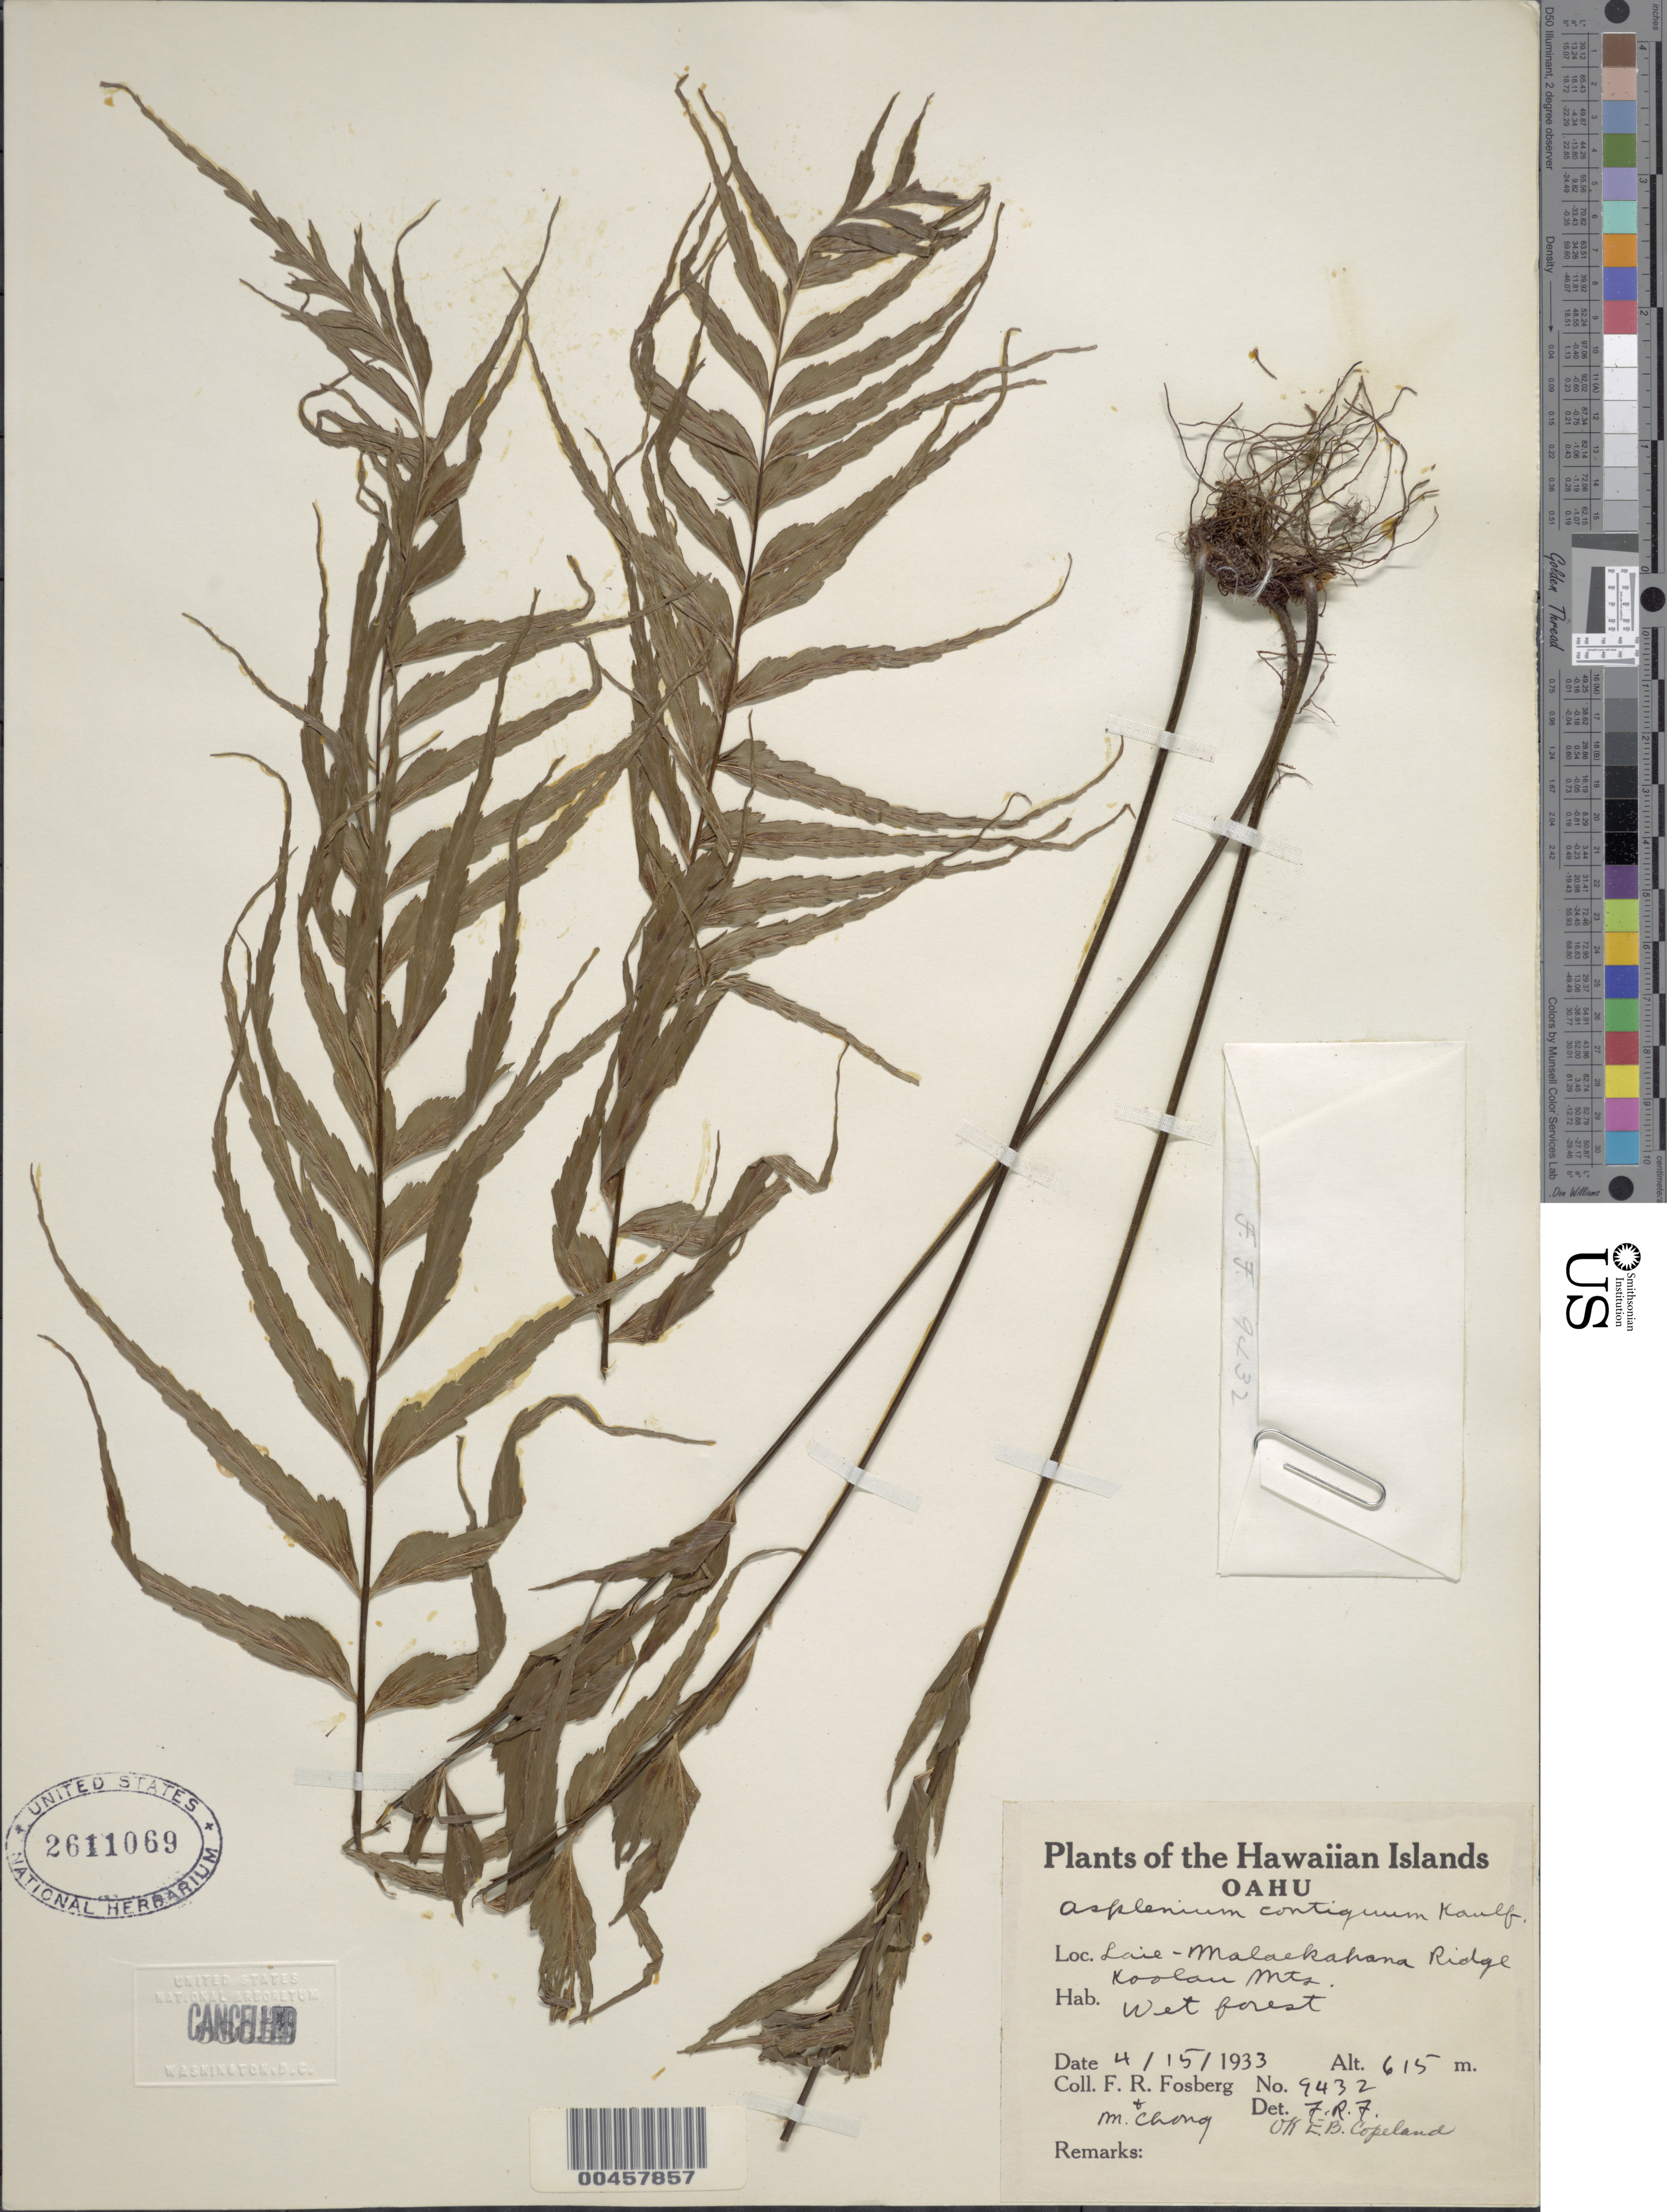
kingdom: Plantae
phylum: Tracheophyta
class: Polypodiopsida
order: Polypodiales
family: Aspleniaceae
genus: Asplenium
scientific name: Asplenium contiguum var. contiguum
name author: Kaulf.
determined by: Wagner, W. L., (BOT), Smithsonian Institution - National Museum of Natural History (UNITED STATES)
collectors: F. R. Fosberg & M. Chong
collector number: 9432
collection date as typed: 15 Apr 1933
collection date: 1933-04-15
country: United States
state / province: Hawaii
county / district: Honolulu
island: Oahu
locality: Laie-Malaekahana Ridge, Koolau Mts.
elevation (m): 615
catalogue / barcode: US 2611069